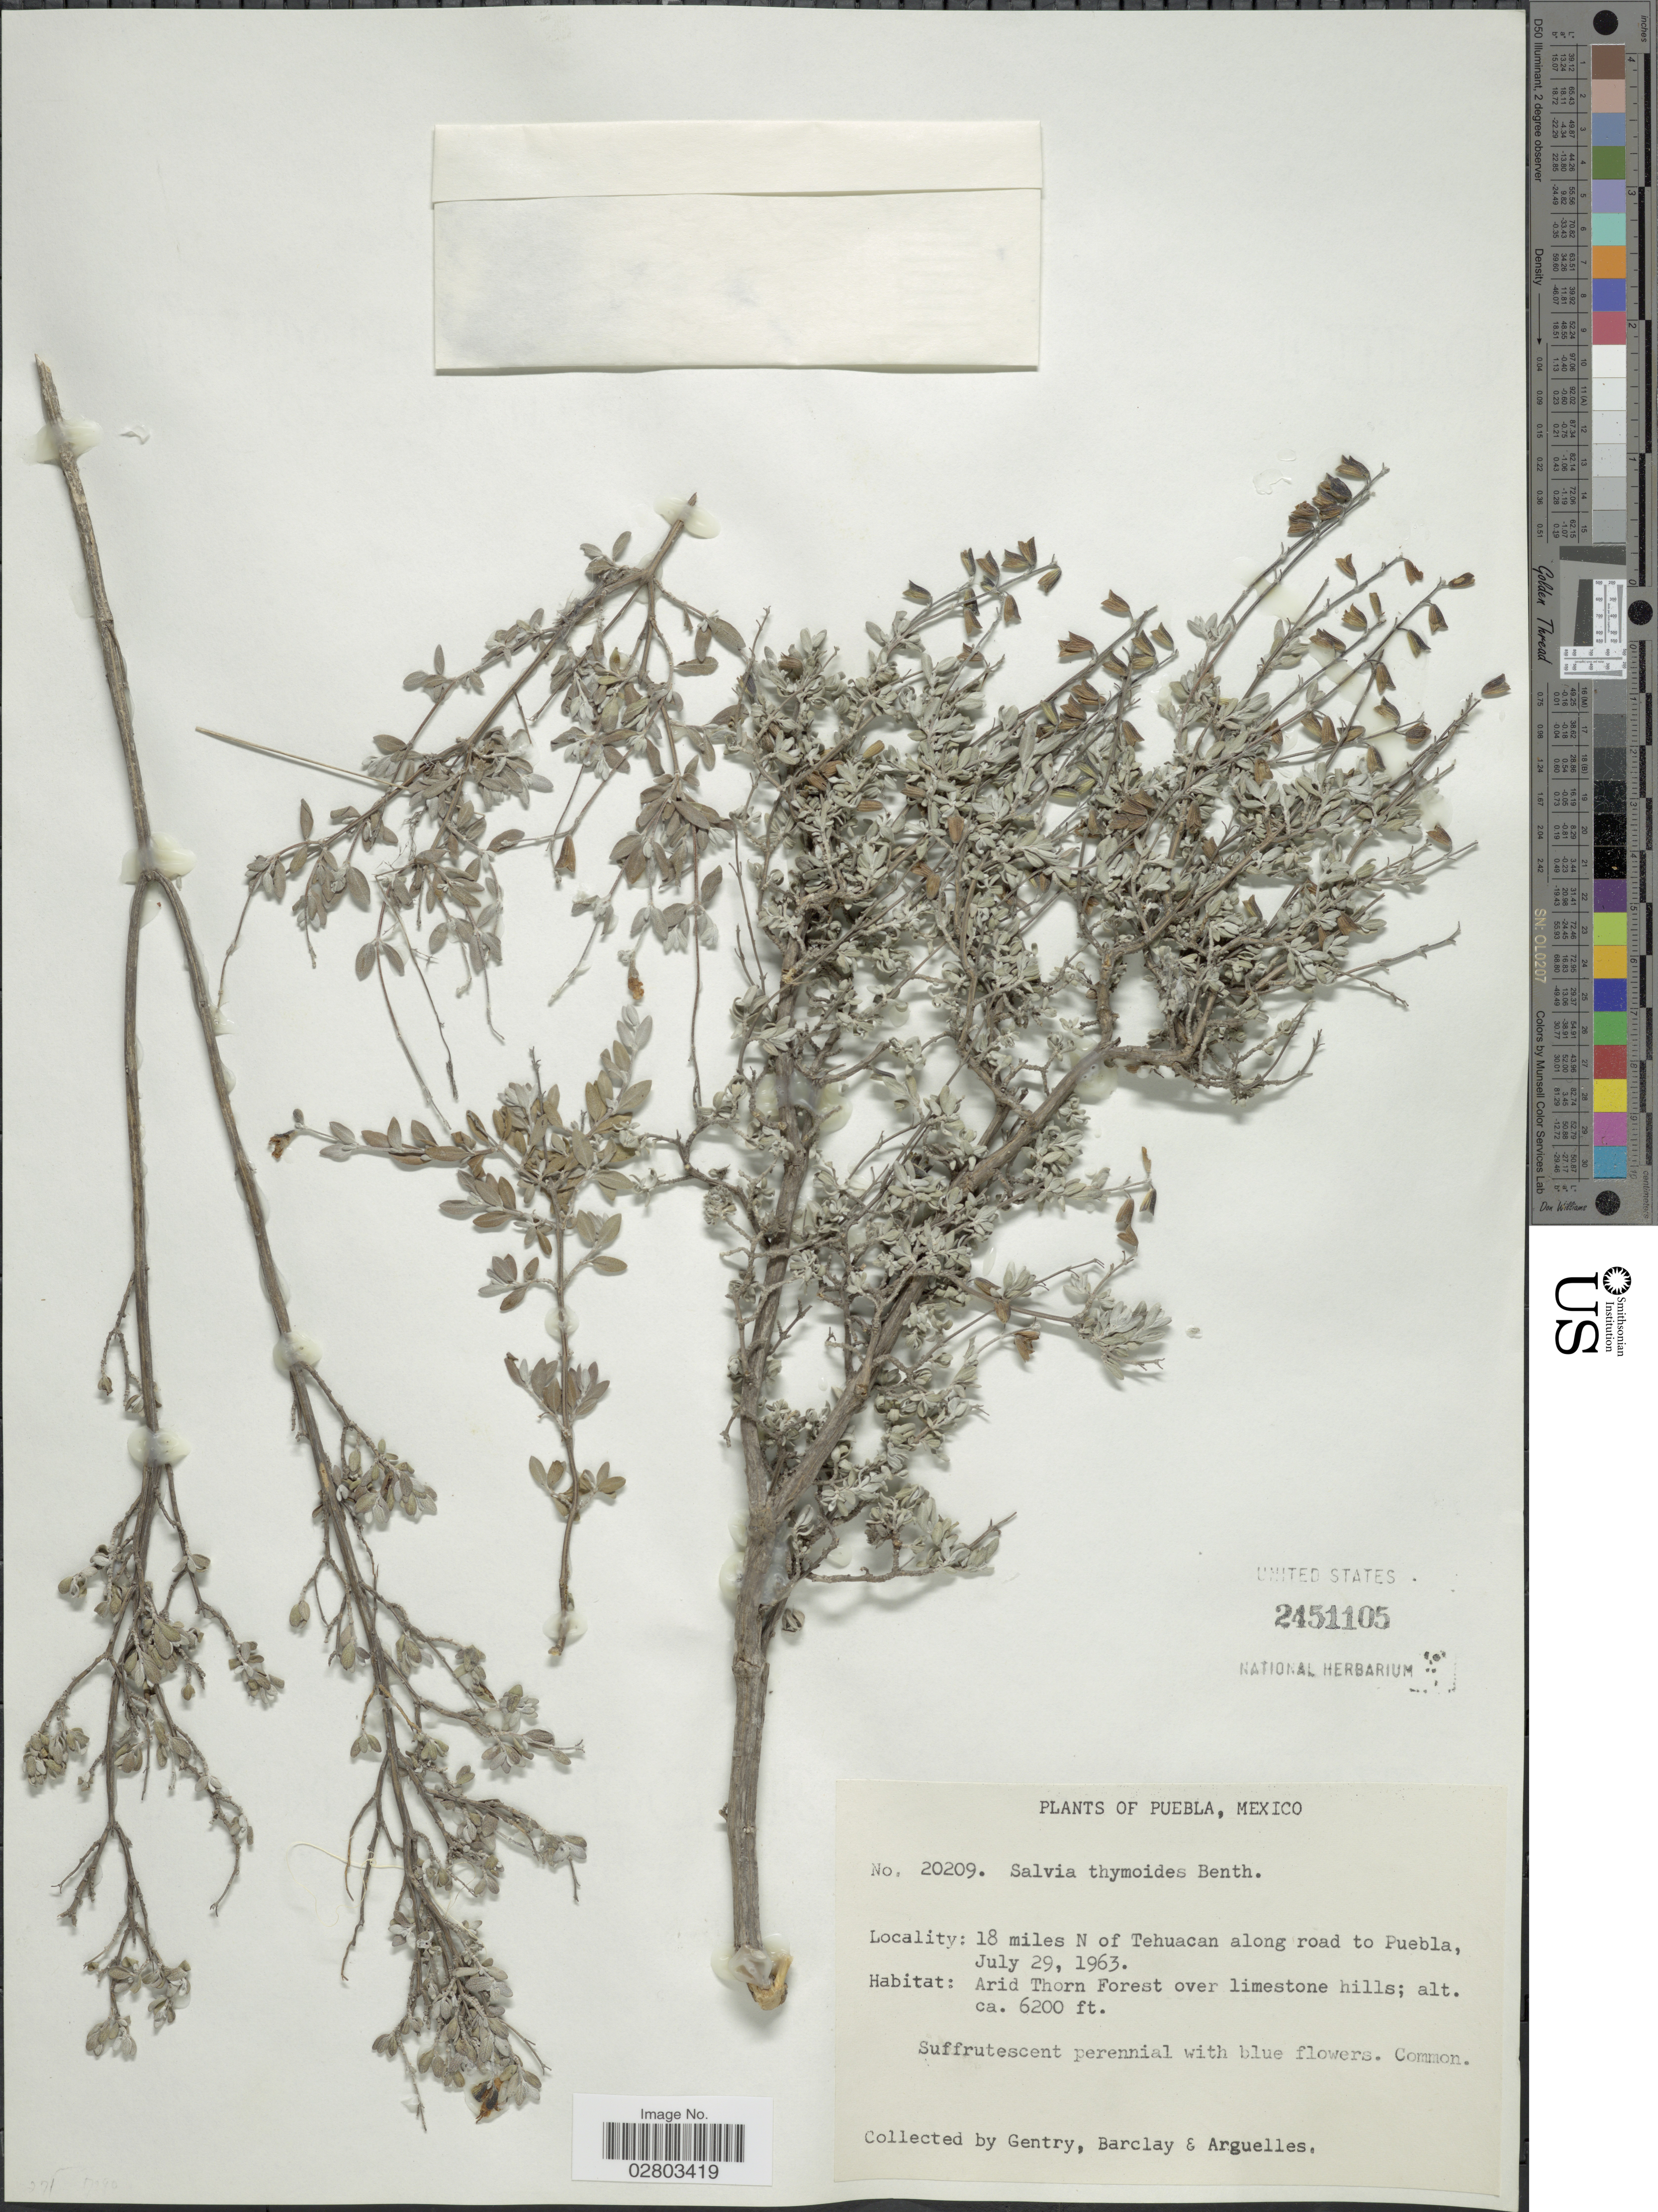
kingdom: Plantae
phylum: Tracheophyta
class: Magnoliopsida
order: Lamiales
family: Lamiaceae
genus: Salvia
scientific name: Salvia thymoides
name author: Benth.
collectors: Gentry, --, -- Barclay & Arguelles, --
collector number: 20209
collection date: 1963-07-29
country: Mexico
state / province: Puebla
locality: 18 miles N of Tehuacan along road to Puebla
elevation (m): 1890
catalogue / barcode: US 2451105